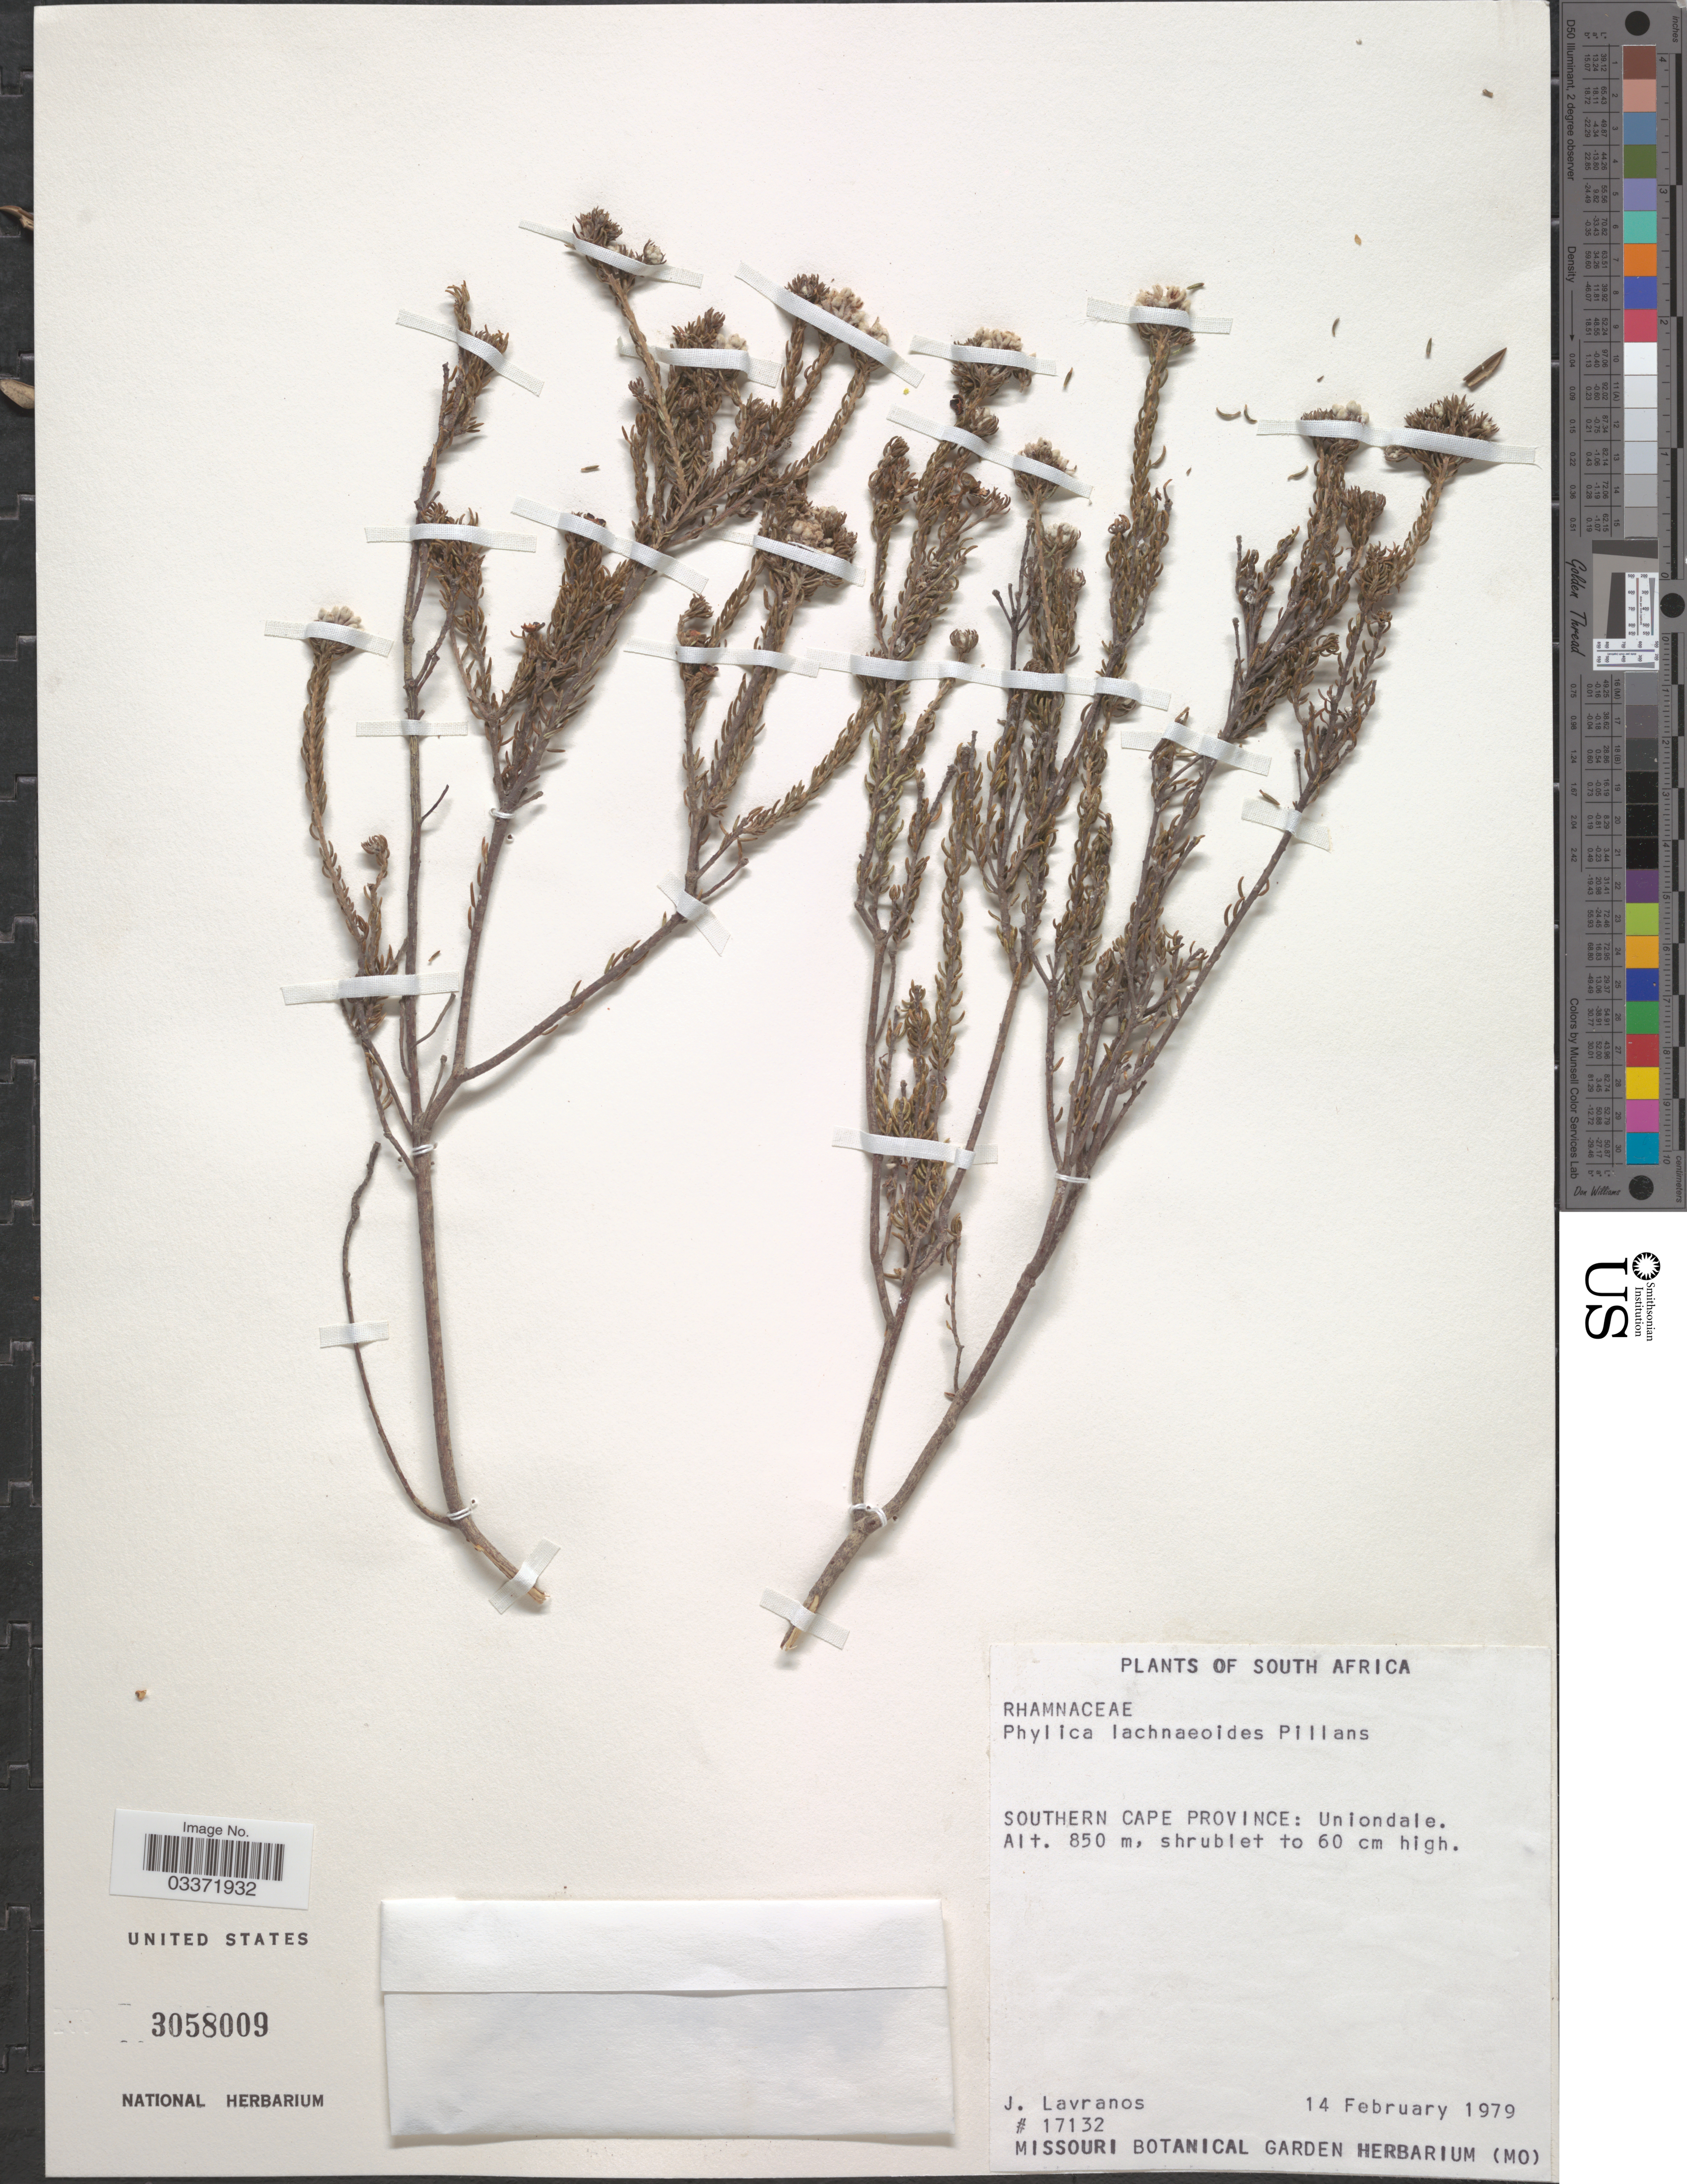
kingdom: Plantae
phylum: Tracheophyta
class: Magnoliopsida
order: Rosales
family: Rhamnaceae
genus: Phylica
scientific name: Phylica lachneaeoides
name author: Pillans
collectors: J. Lavranos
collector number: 17132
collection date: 1979-02-14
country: South Africa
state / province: Western Cape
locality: Southern Cape Province: Uniondale.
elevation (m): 850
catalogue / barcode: US 3058009